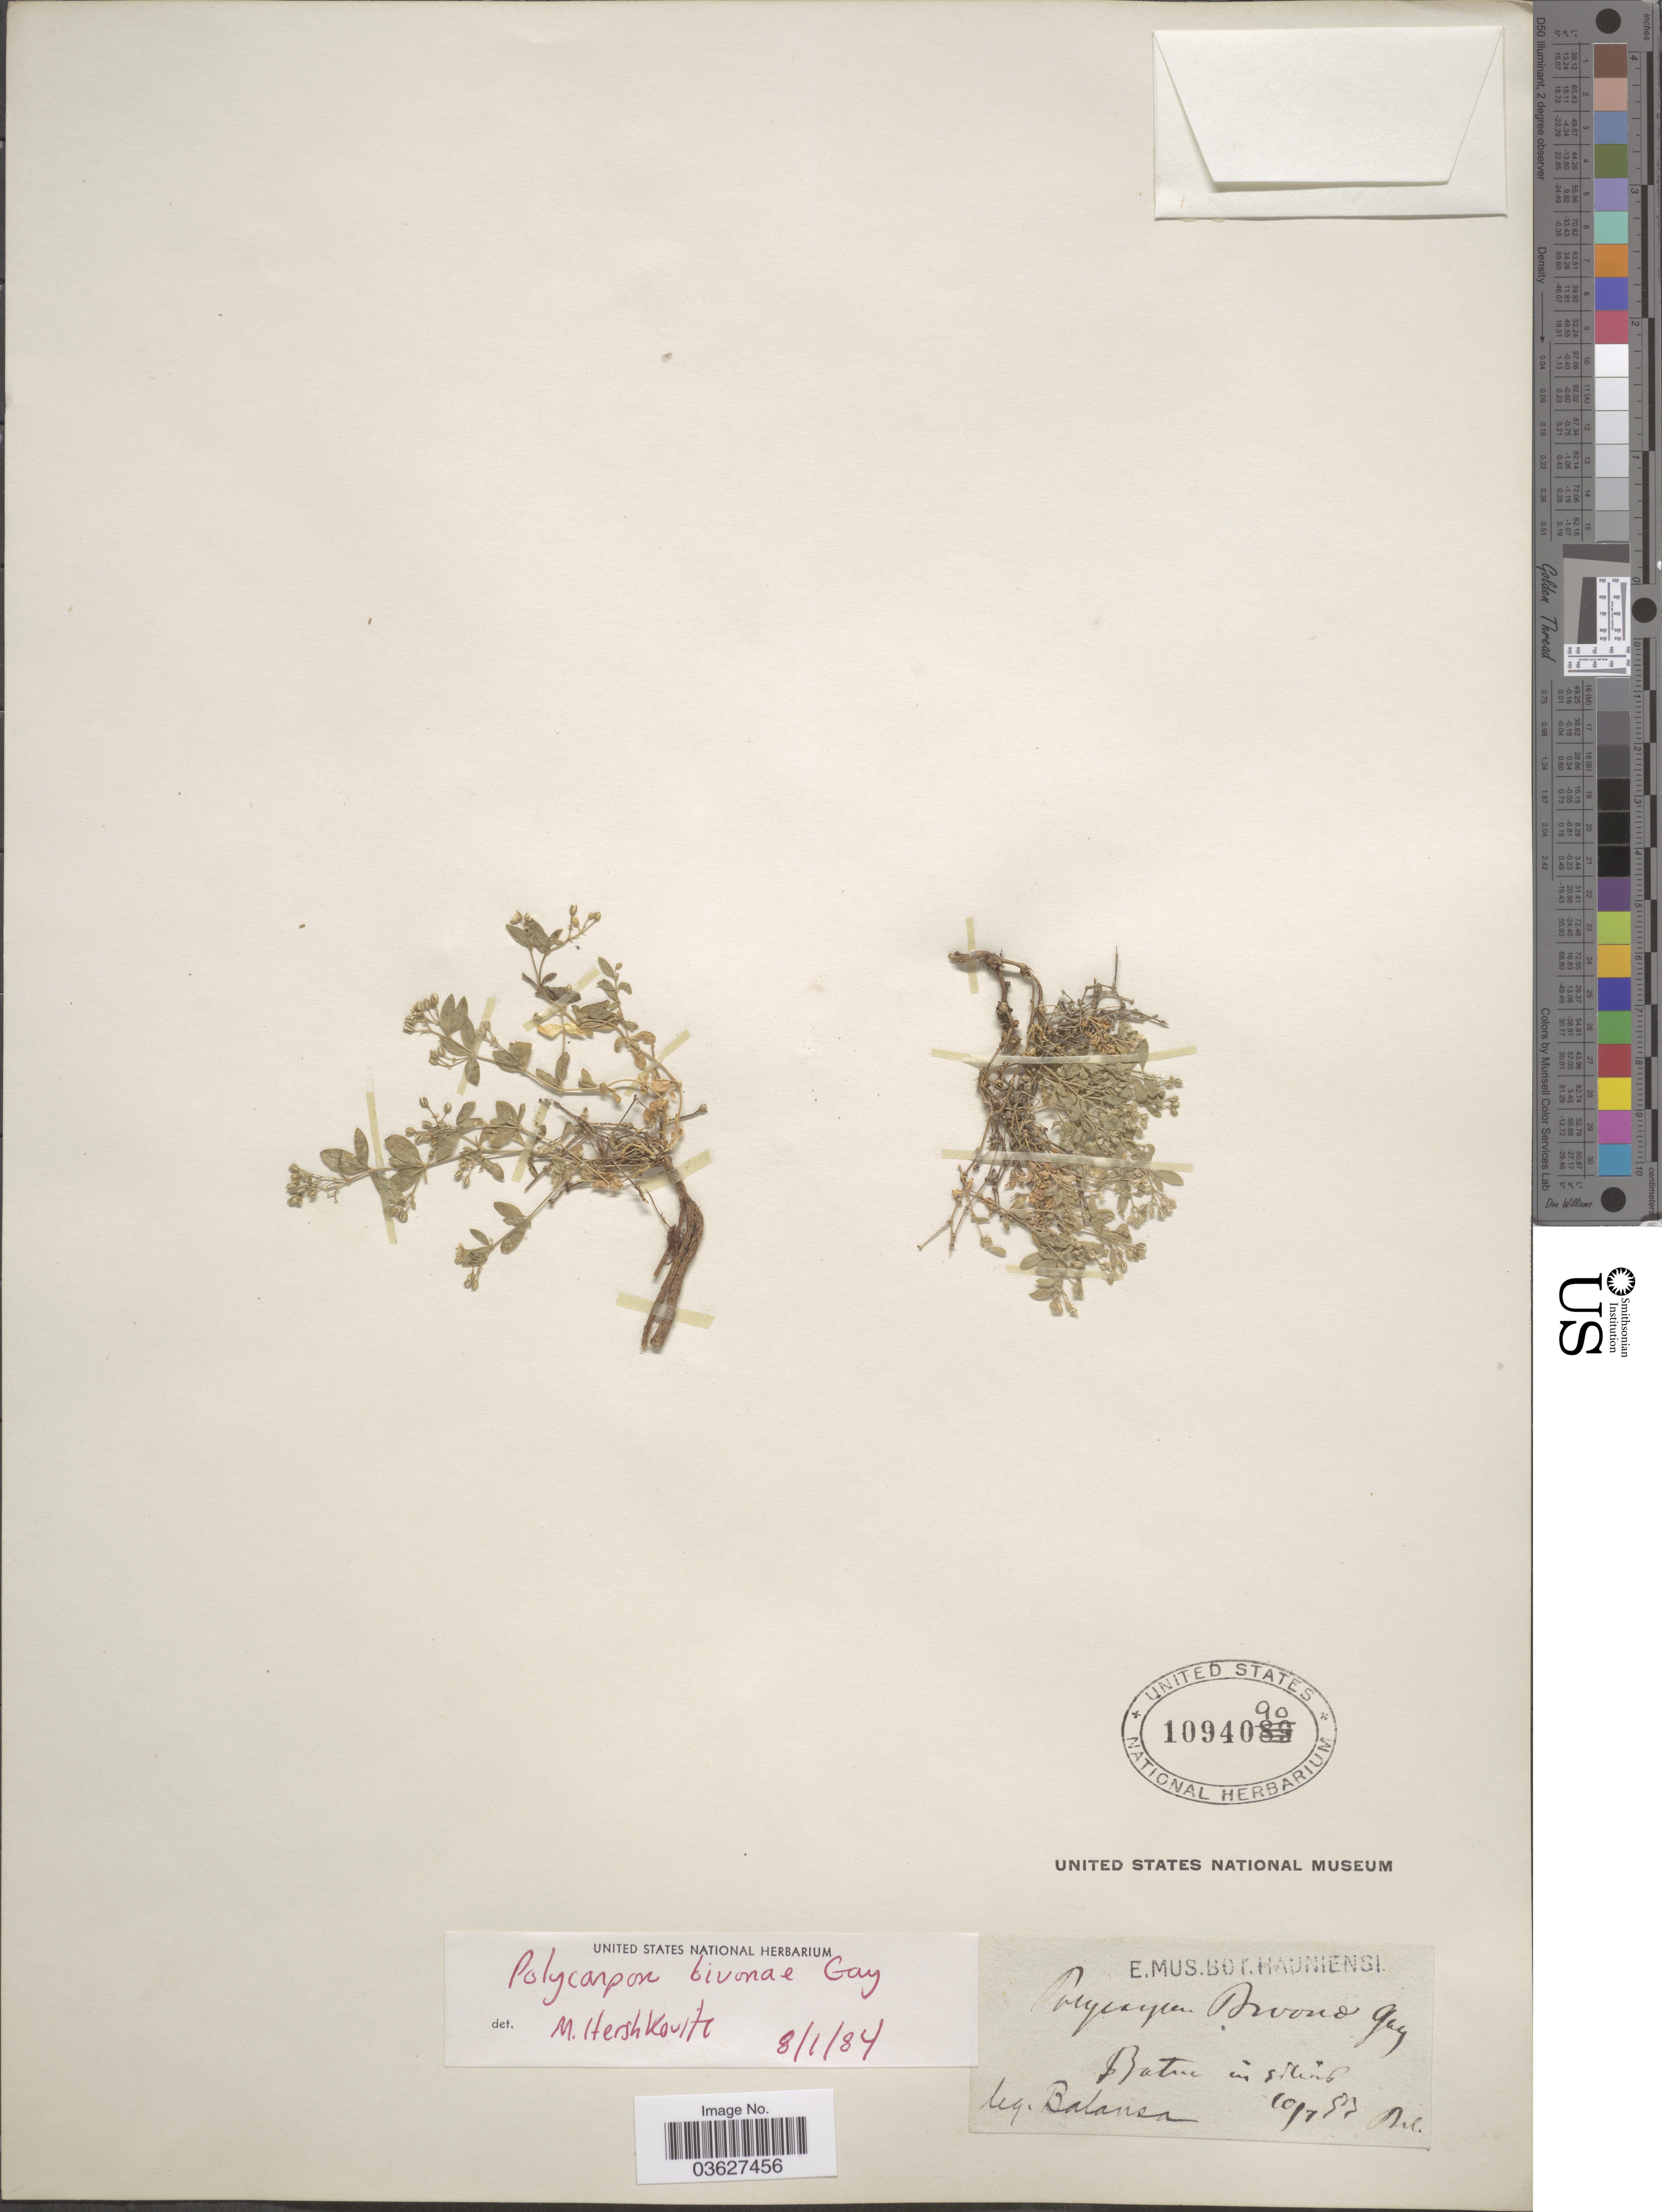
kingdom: Plantae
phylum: Tracheophyta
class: Magnoliopsida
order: Caryophyllales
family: Caryophyllaceae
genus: Polycarpon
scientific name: Polycarpon bivonae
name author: J. Gay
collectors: -. Balansa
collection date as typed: Transcribed d/m/y: 10/7/53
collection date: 1853-07-10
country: Algeria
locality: Batna.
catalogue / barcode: US 1094090